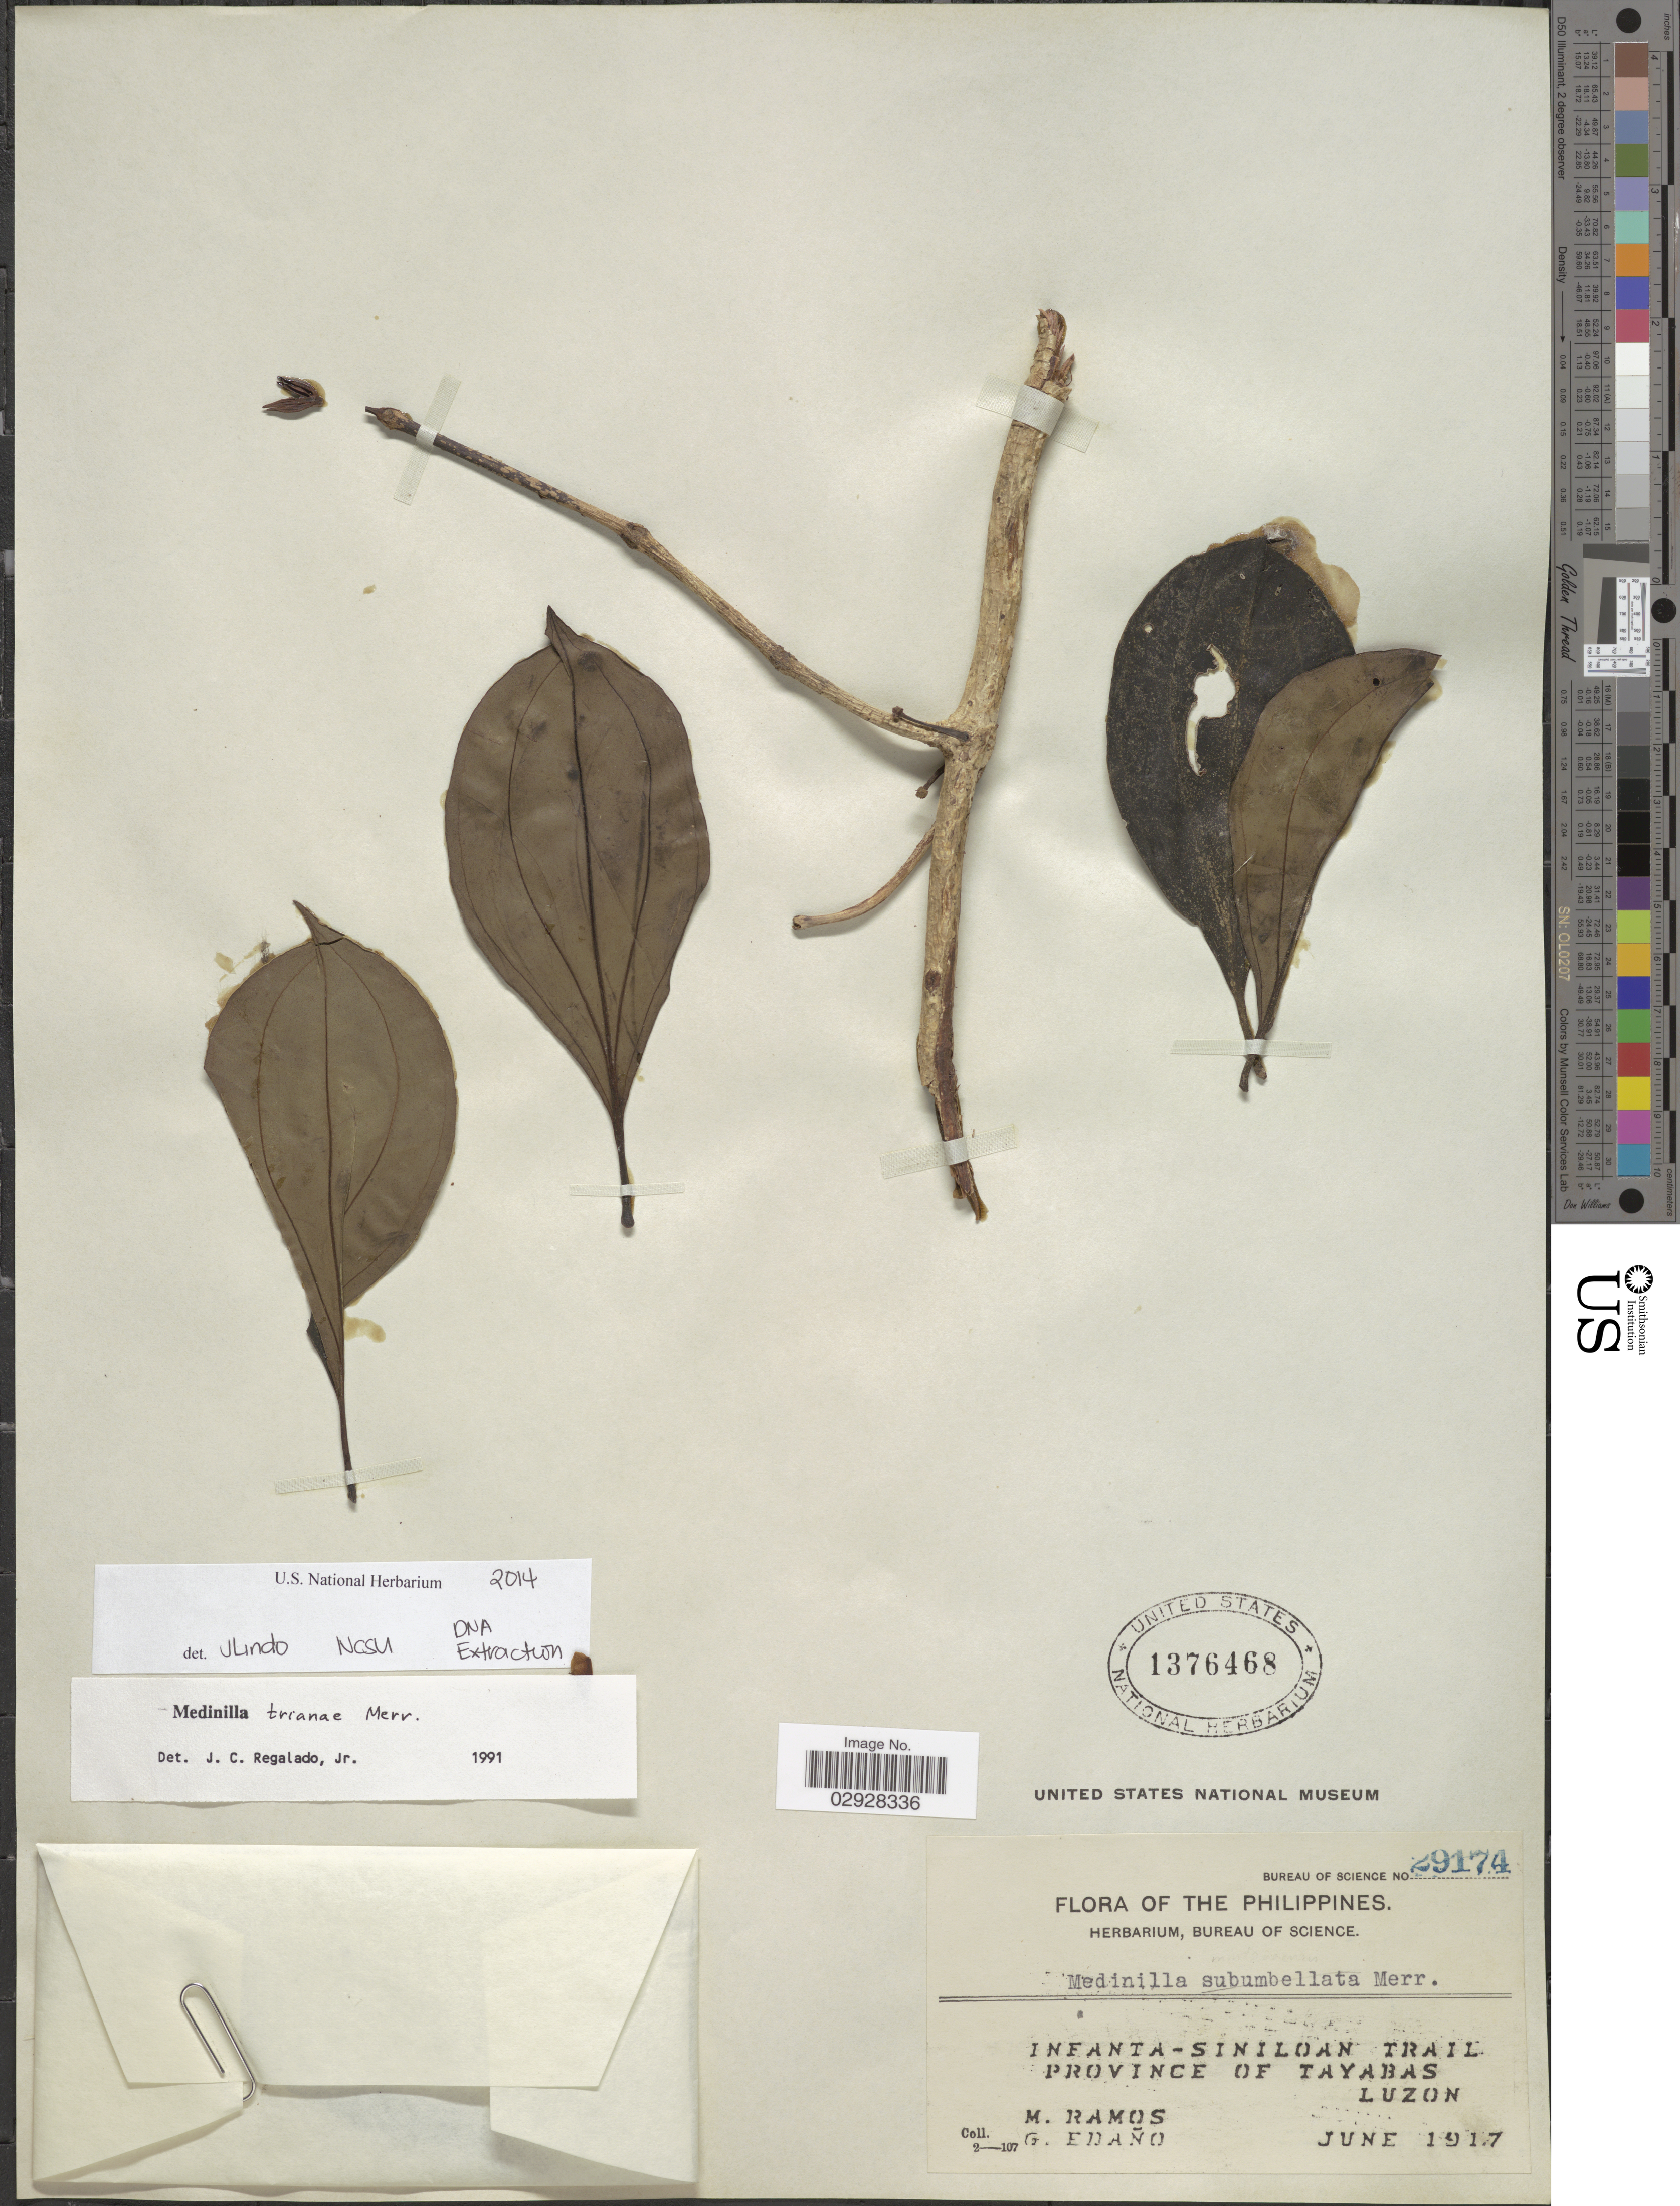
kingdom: Plantae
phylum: Tracheophyta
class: Magnoliopsida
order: Myrtales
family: Melastomataceae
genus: Medinilla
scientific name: Medinilla trianae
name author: Merr.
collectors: M. Ramos & G. Edaño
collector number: Bureau of Science 29174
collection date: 1917-06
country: Philippines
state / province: Calabarzon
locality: Infanta-siniloan Trail, Province of Tayabas, Luzon.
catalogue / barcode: US 1376468